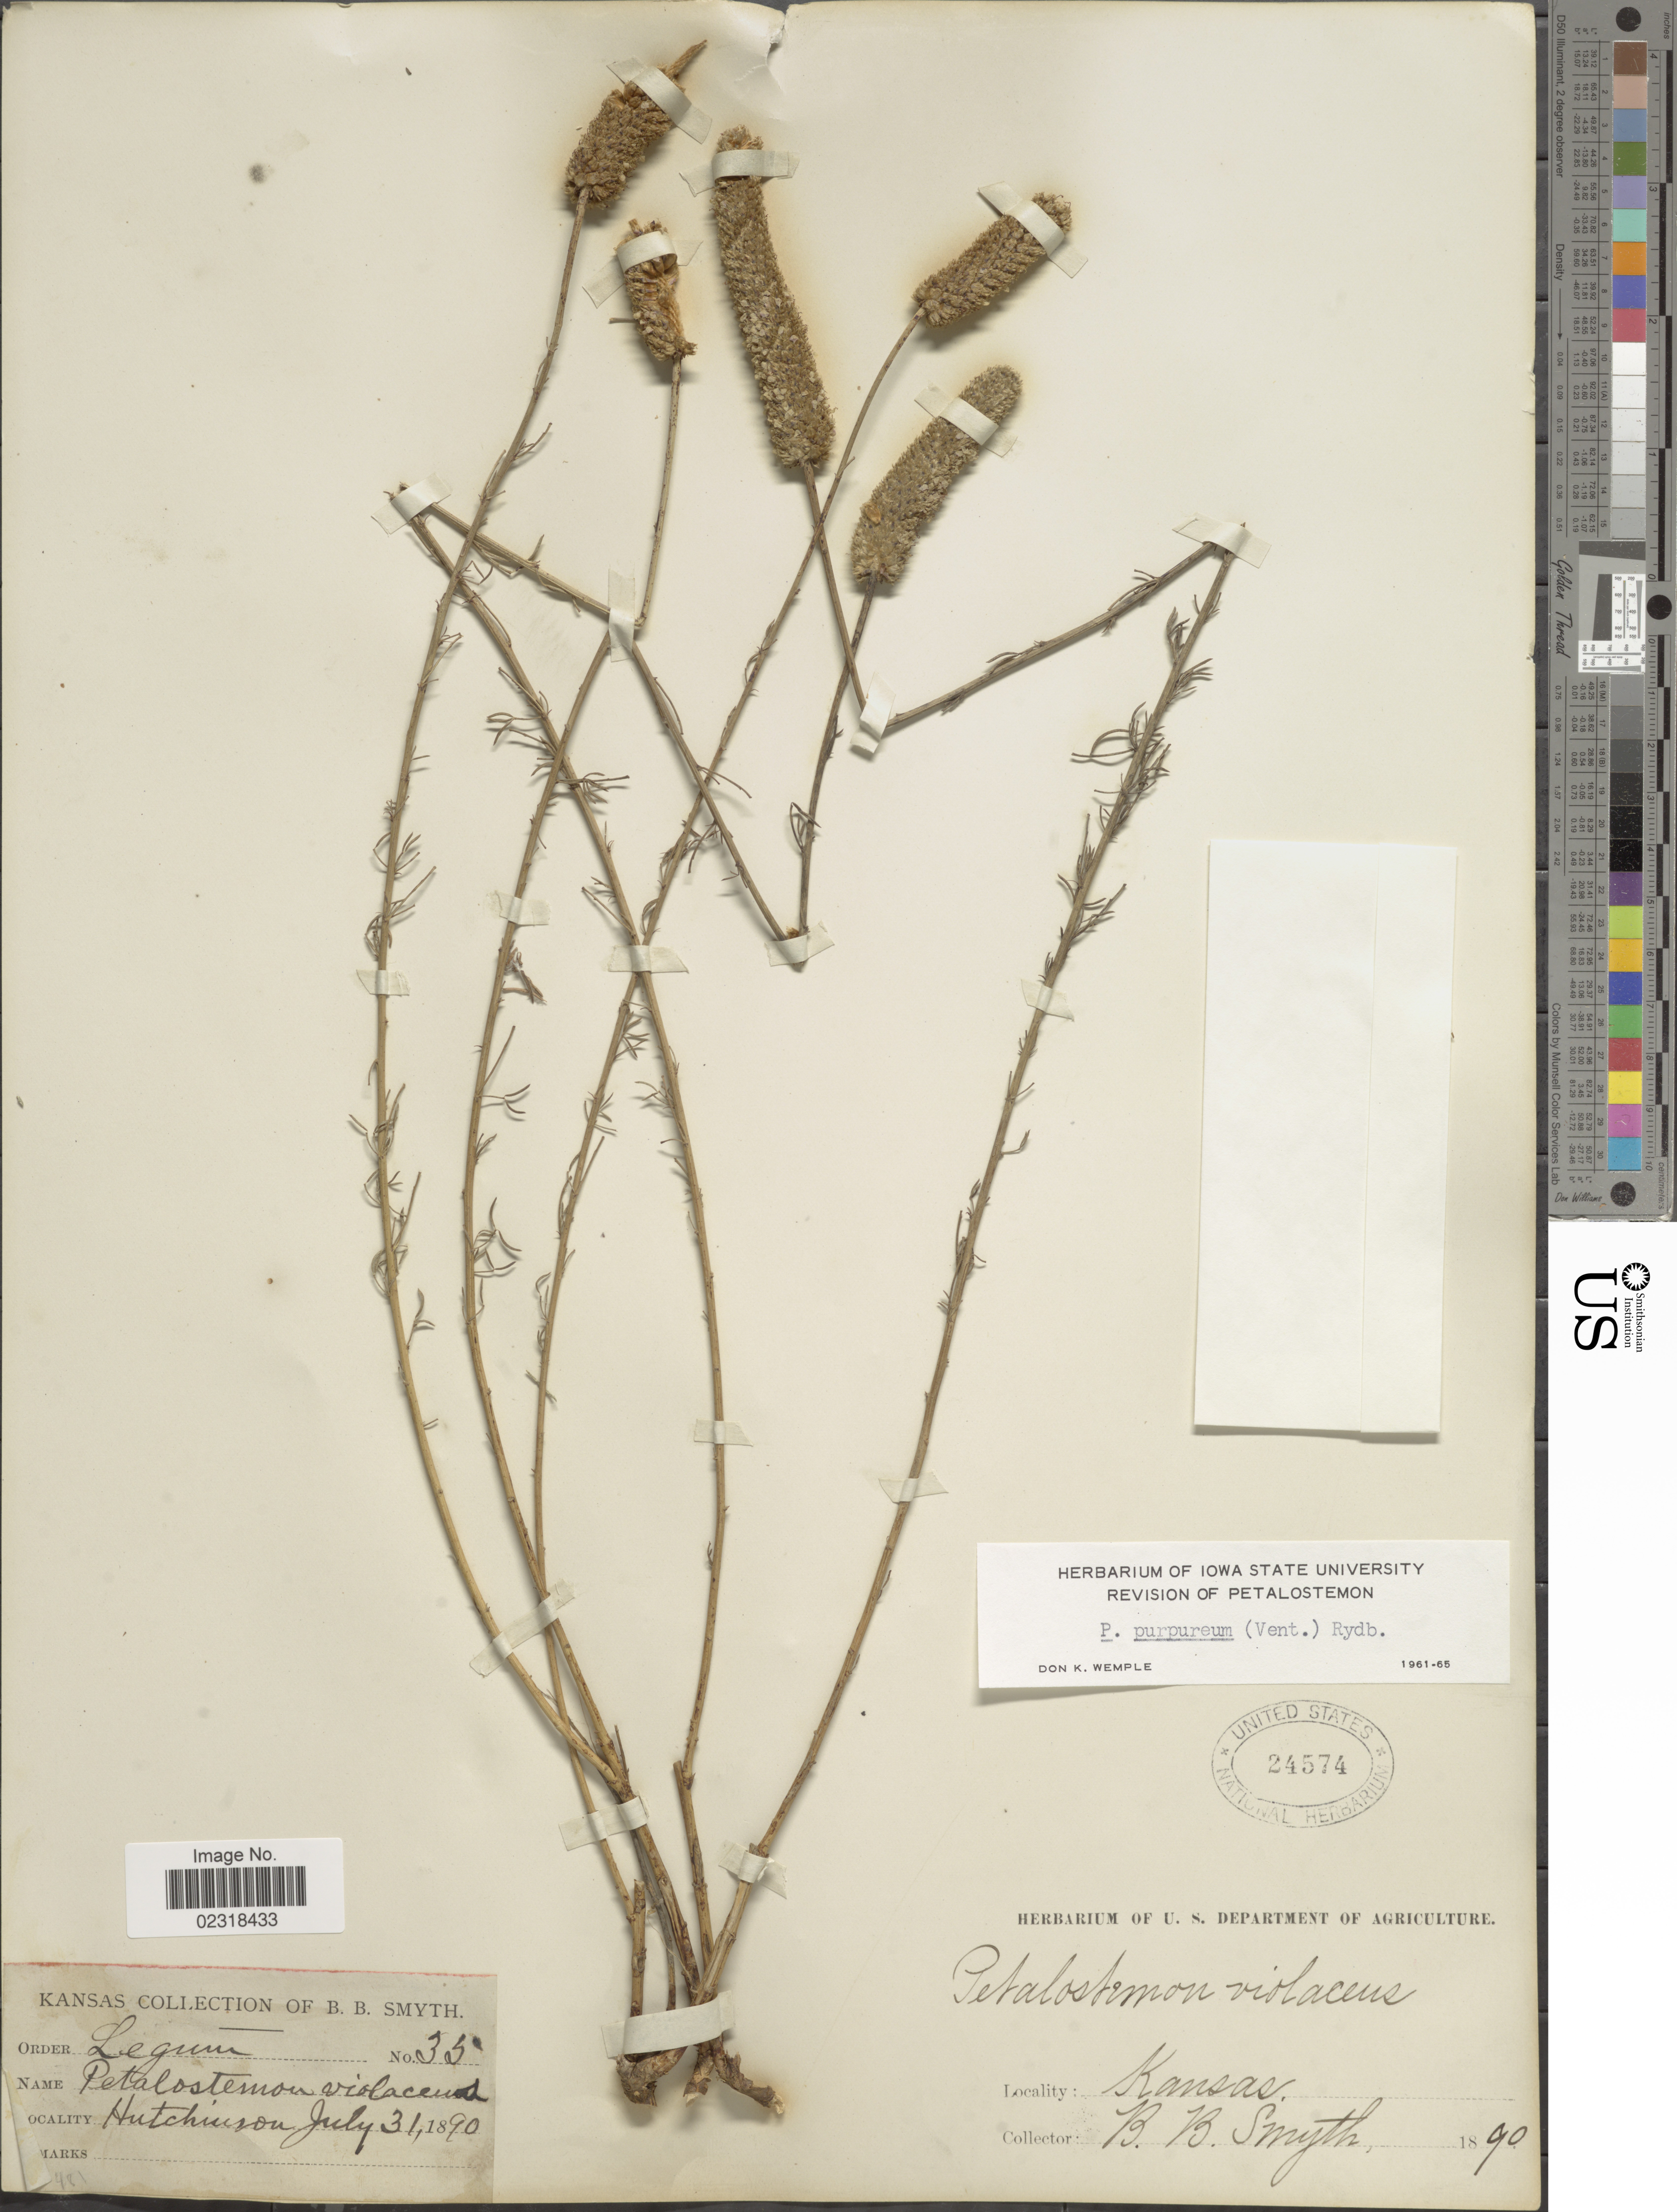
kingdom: Plantae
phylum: Tracheophyta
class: Magnoliopsida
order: Fabales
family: Fabaceae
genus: Dalea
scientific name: Dalea purpurea var. purpurea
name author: Vent.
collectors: B. Smyth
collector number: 35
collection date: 1890-07-31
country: United States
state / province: Kansas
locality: Hutchinson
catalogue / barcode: US 24574